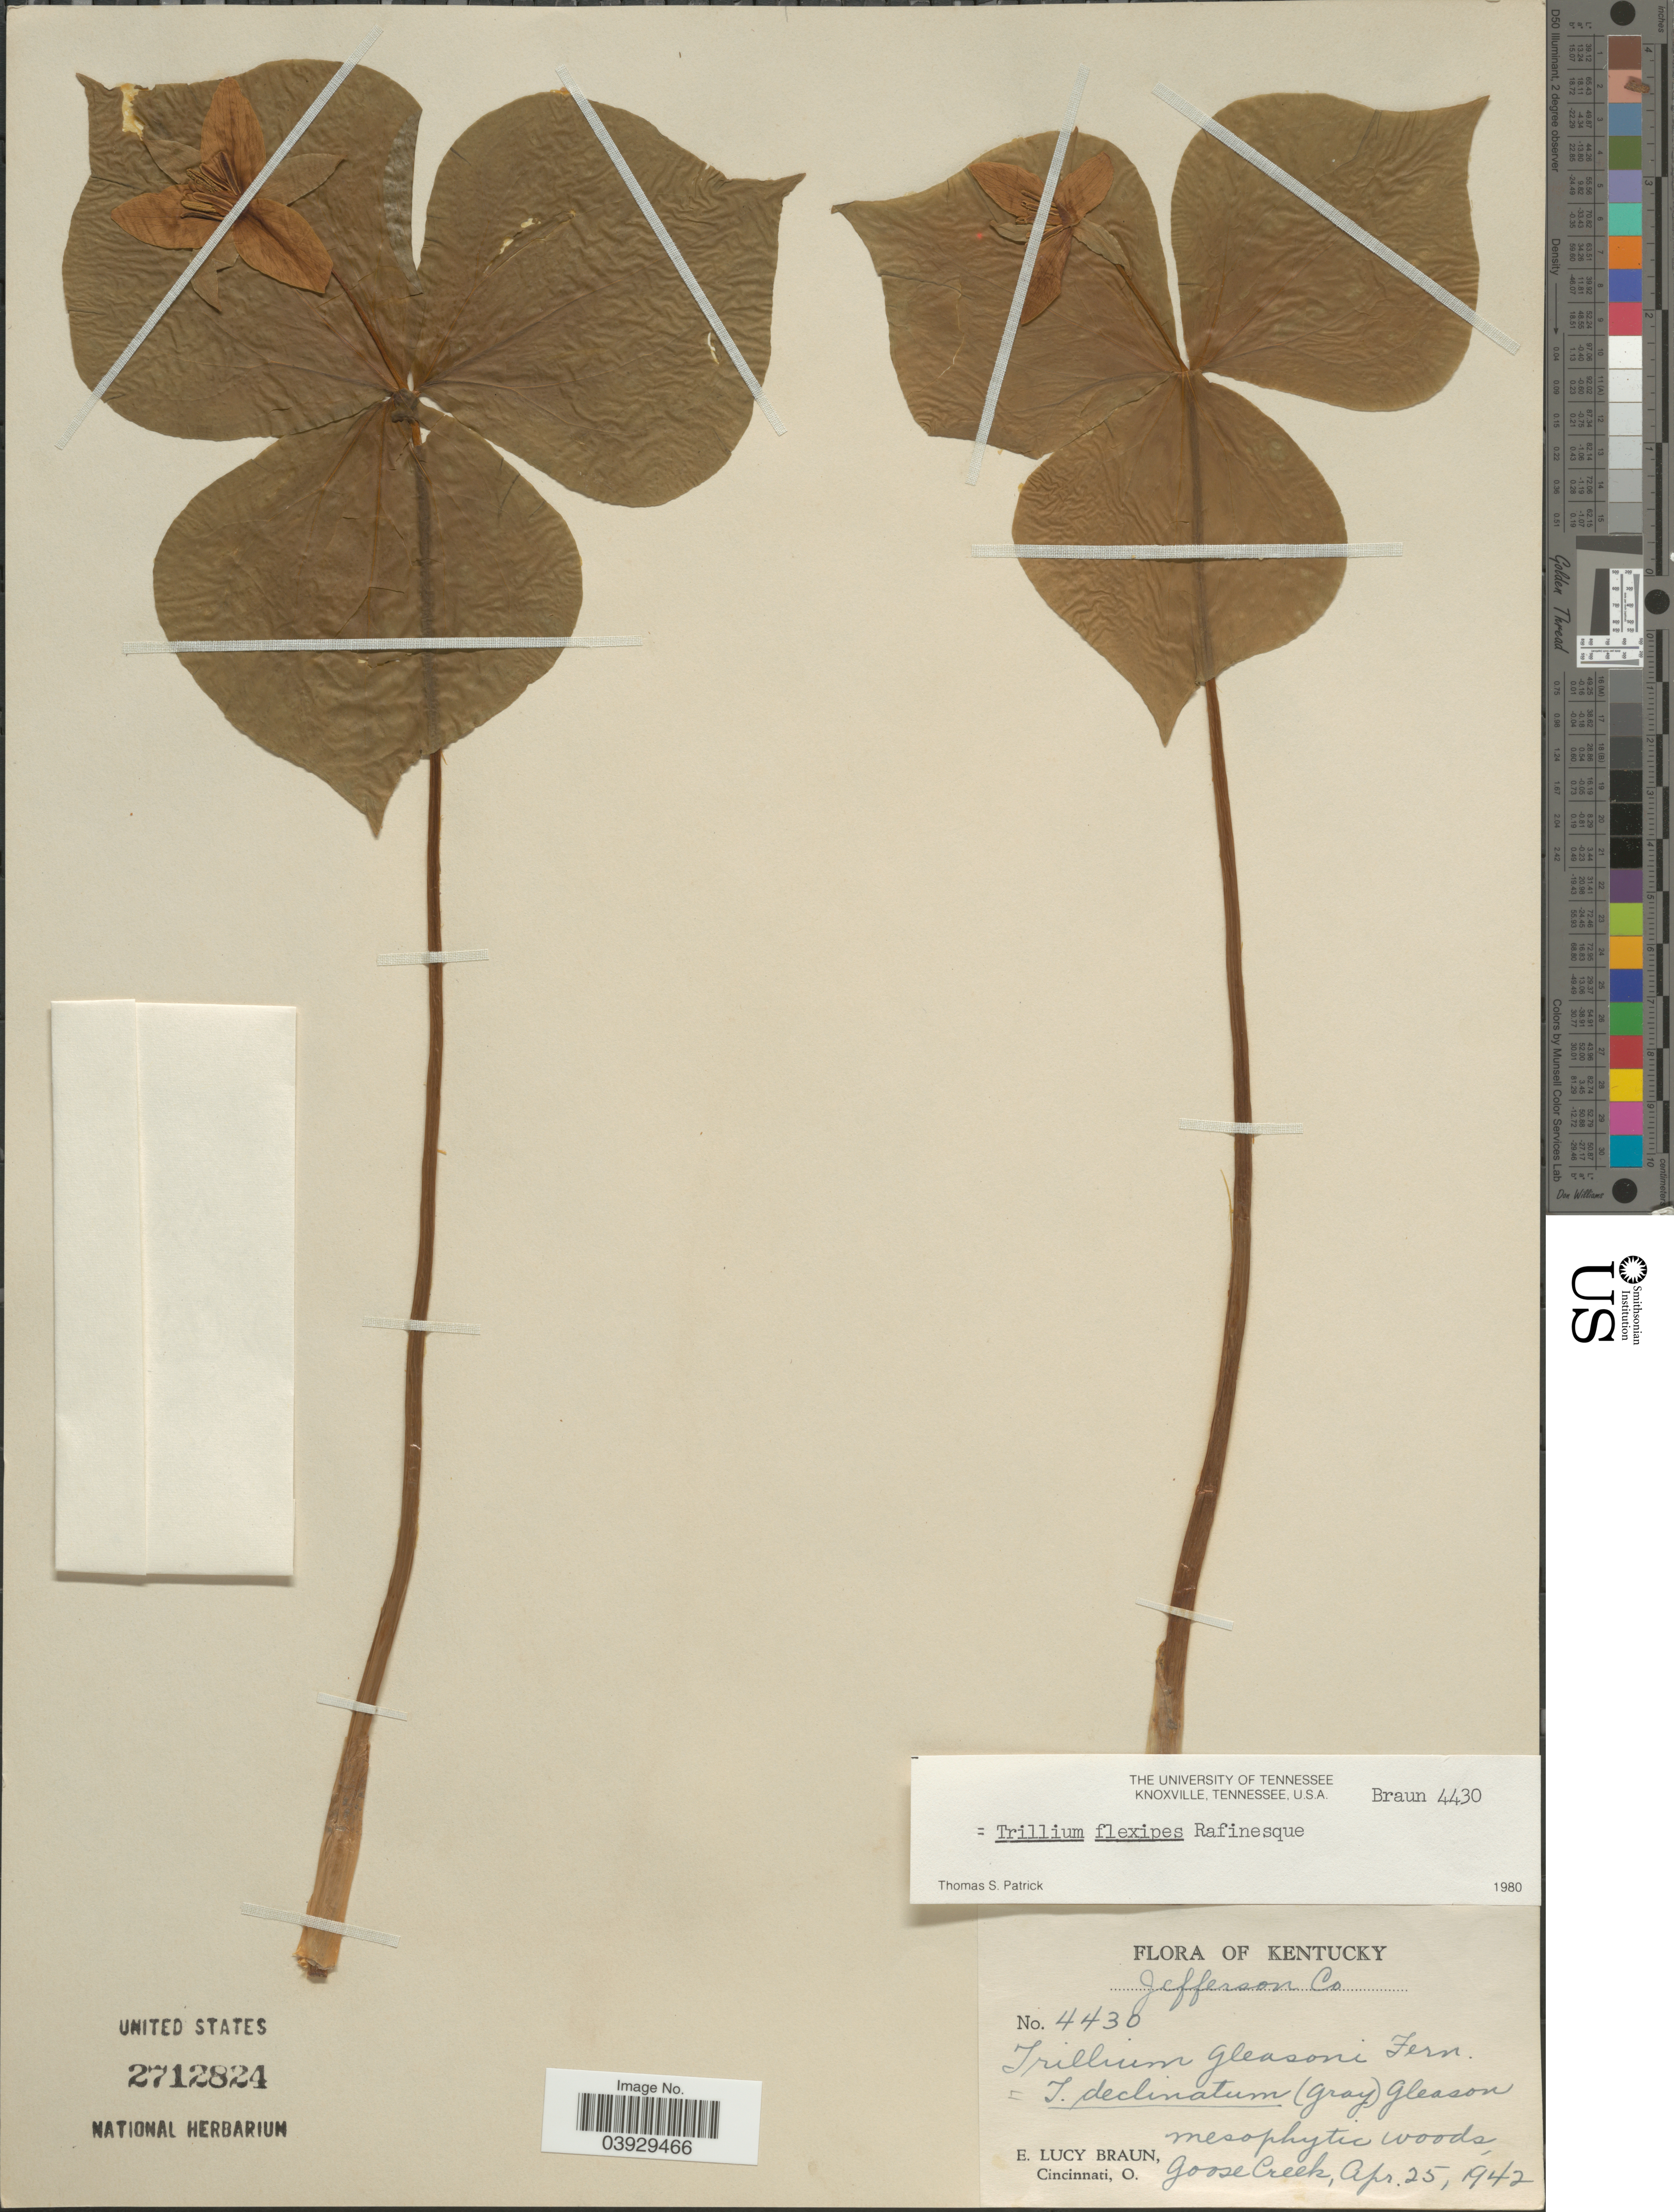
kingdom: Plantae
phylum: Tracheophyta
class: Liliopsida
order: Liliales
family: Melanthiaceae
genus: Trillium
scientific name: Trillium flexipes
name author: Raf.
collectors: E. L. Braun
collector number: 4430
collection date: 1942-04-25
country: United States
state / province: Kentucky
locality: Jefferson Co. Goose Creek.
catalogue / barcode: US 2712824